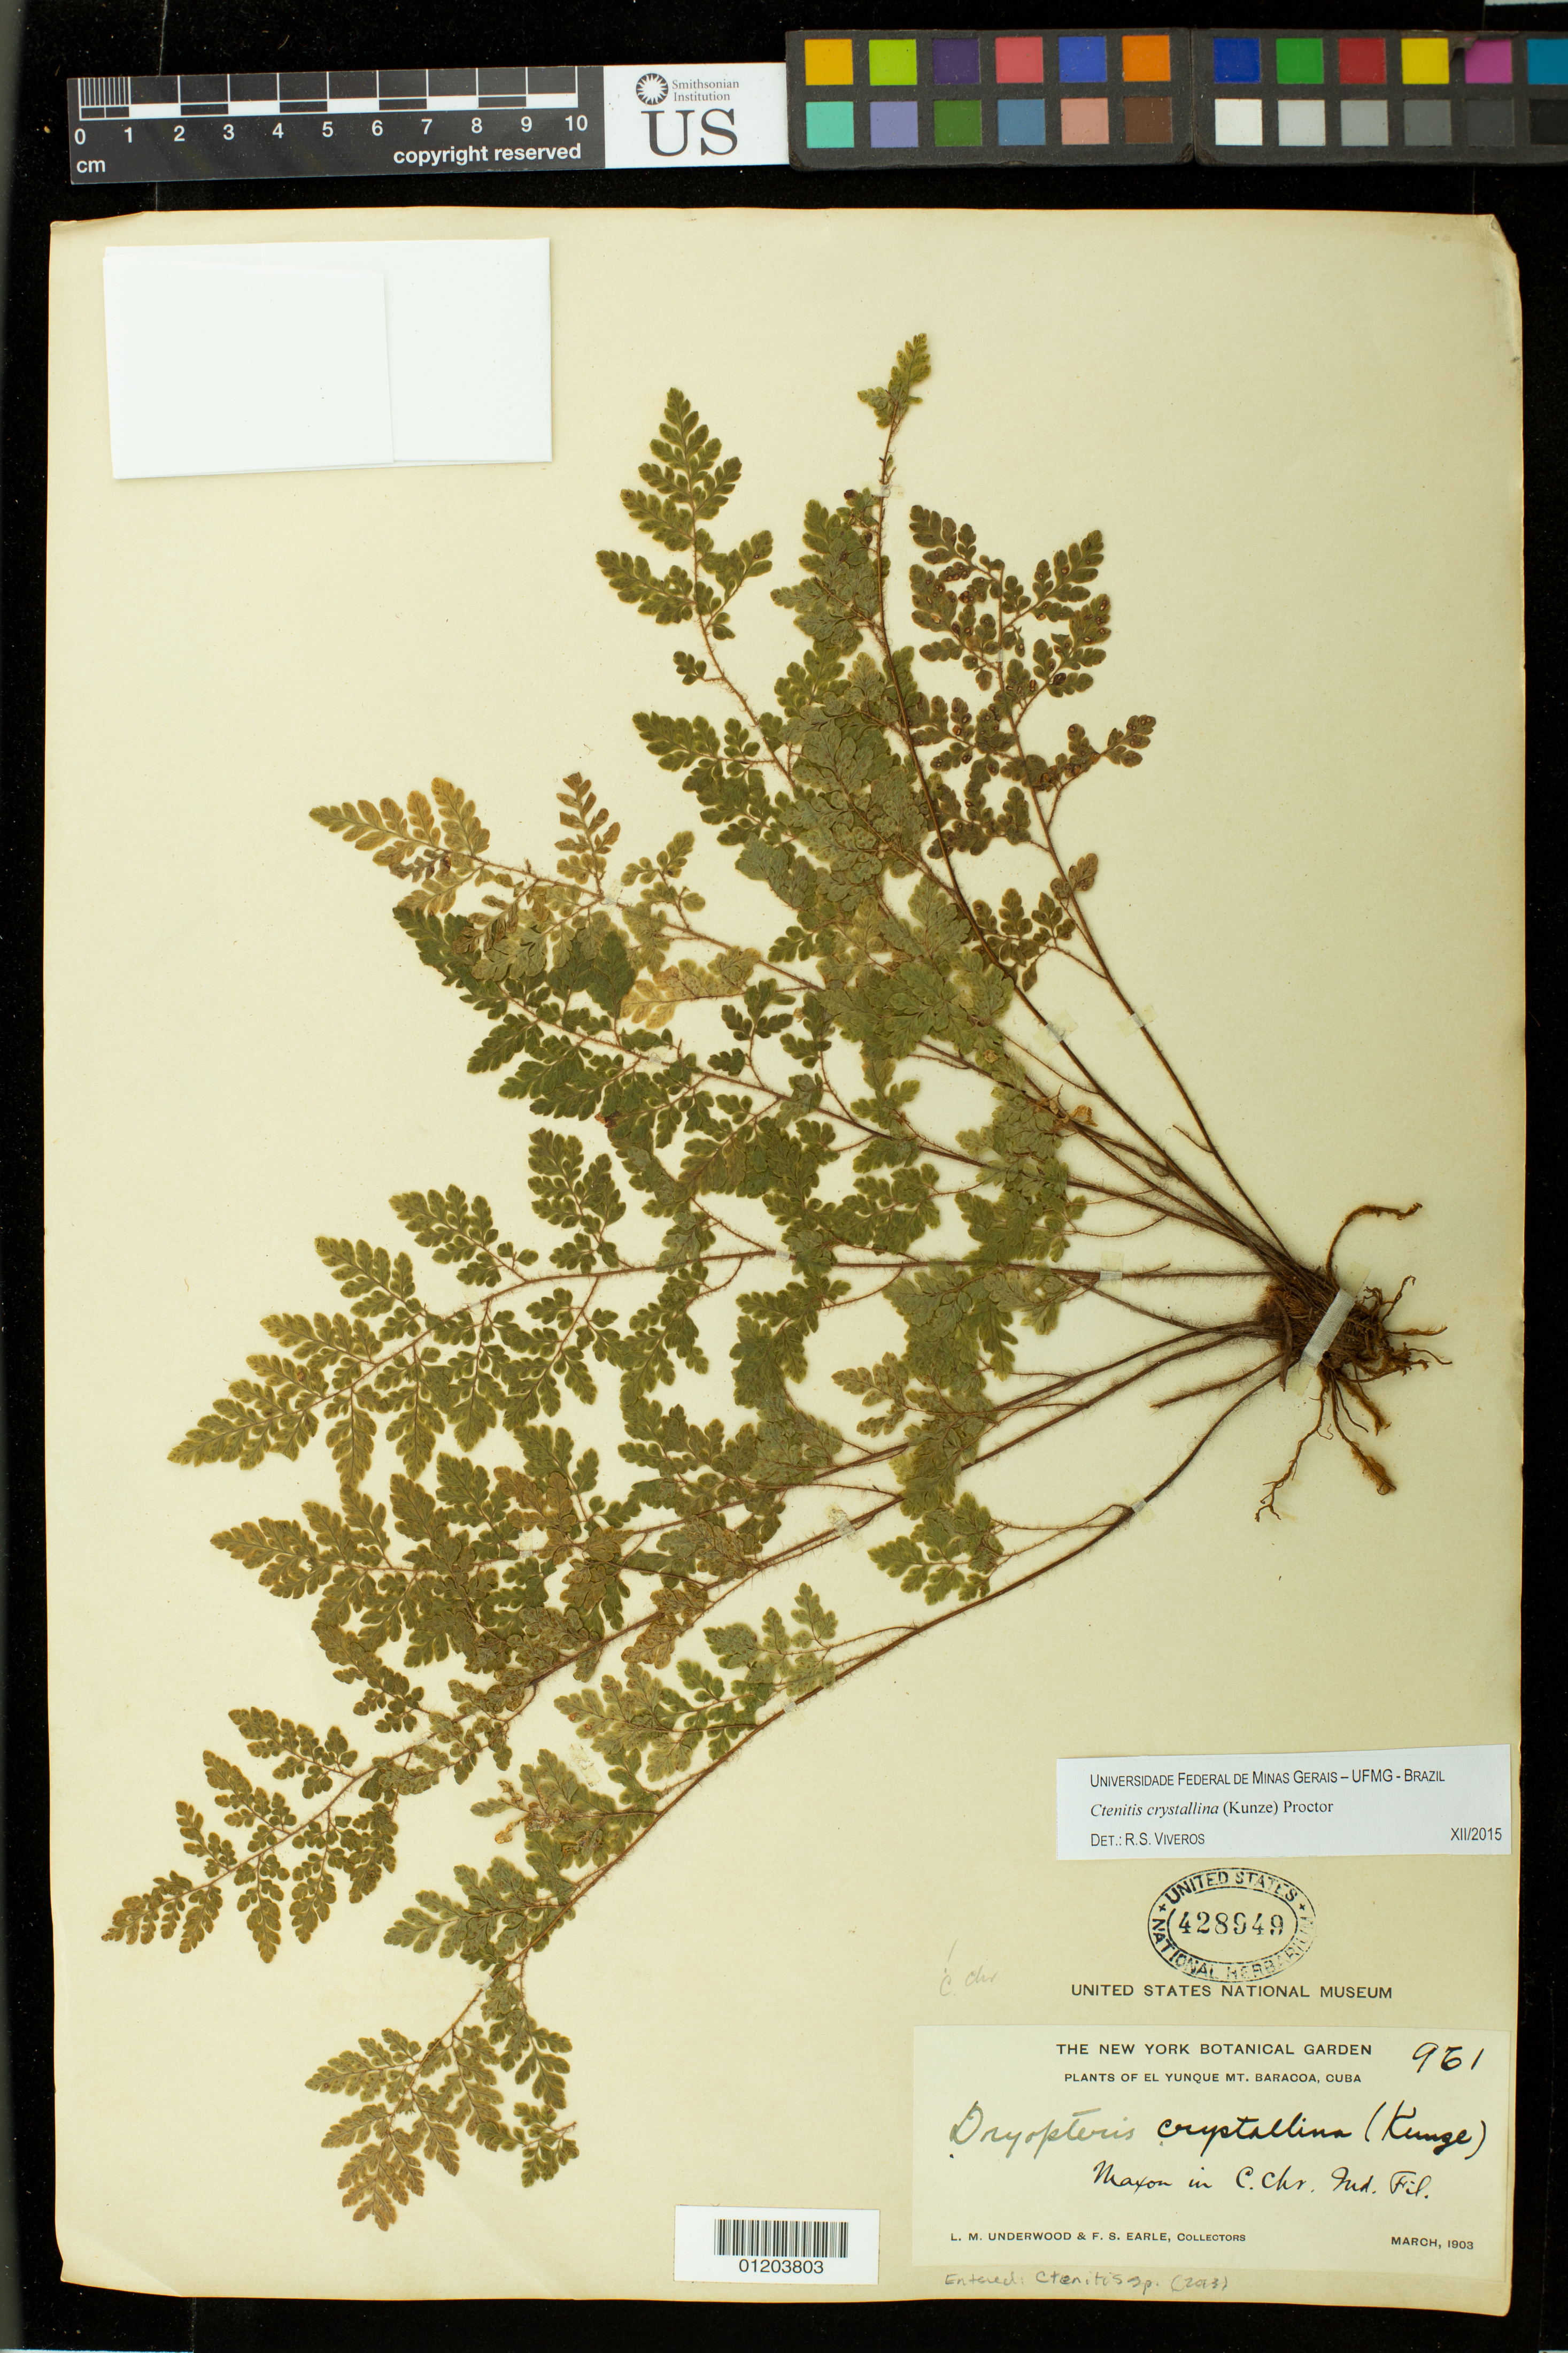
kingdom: Plantae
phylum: Tracheophyta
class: Polypodiopsida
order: Polypodiales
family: Dryopteridaceae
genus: Ctenitis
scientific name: Ctenitis crystallina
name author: (Kunze) Proctor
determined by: Viveros, R. S.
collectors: L. M. Underwood & F. S. Earle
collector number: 961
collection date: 1903-03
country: Cuba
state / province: Guantánamo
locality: El Yunque Mt., Baracoa.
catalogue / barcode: US 428949